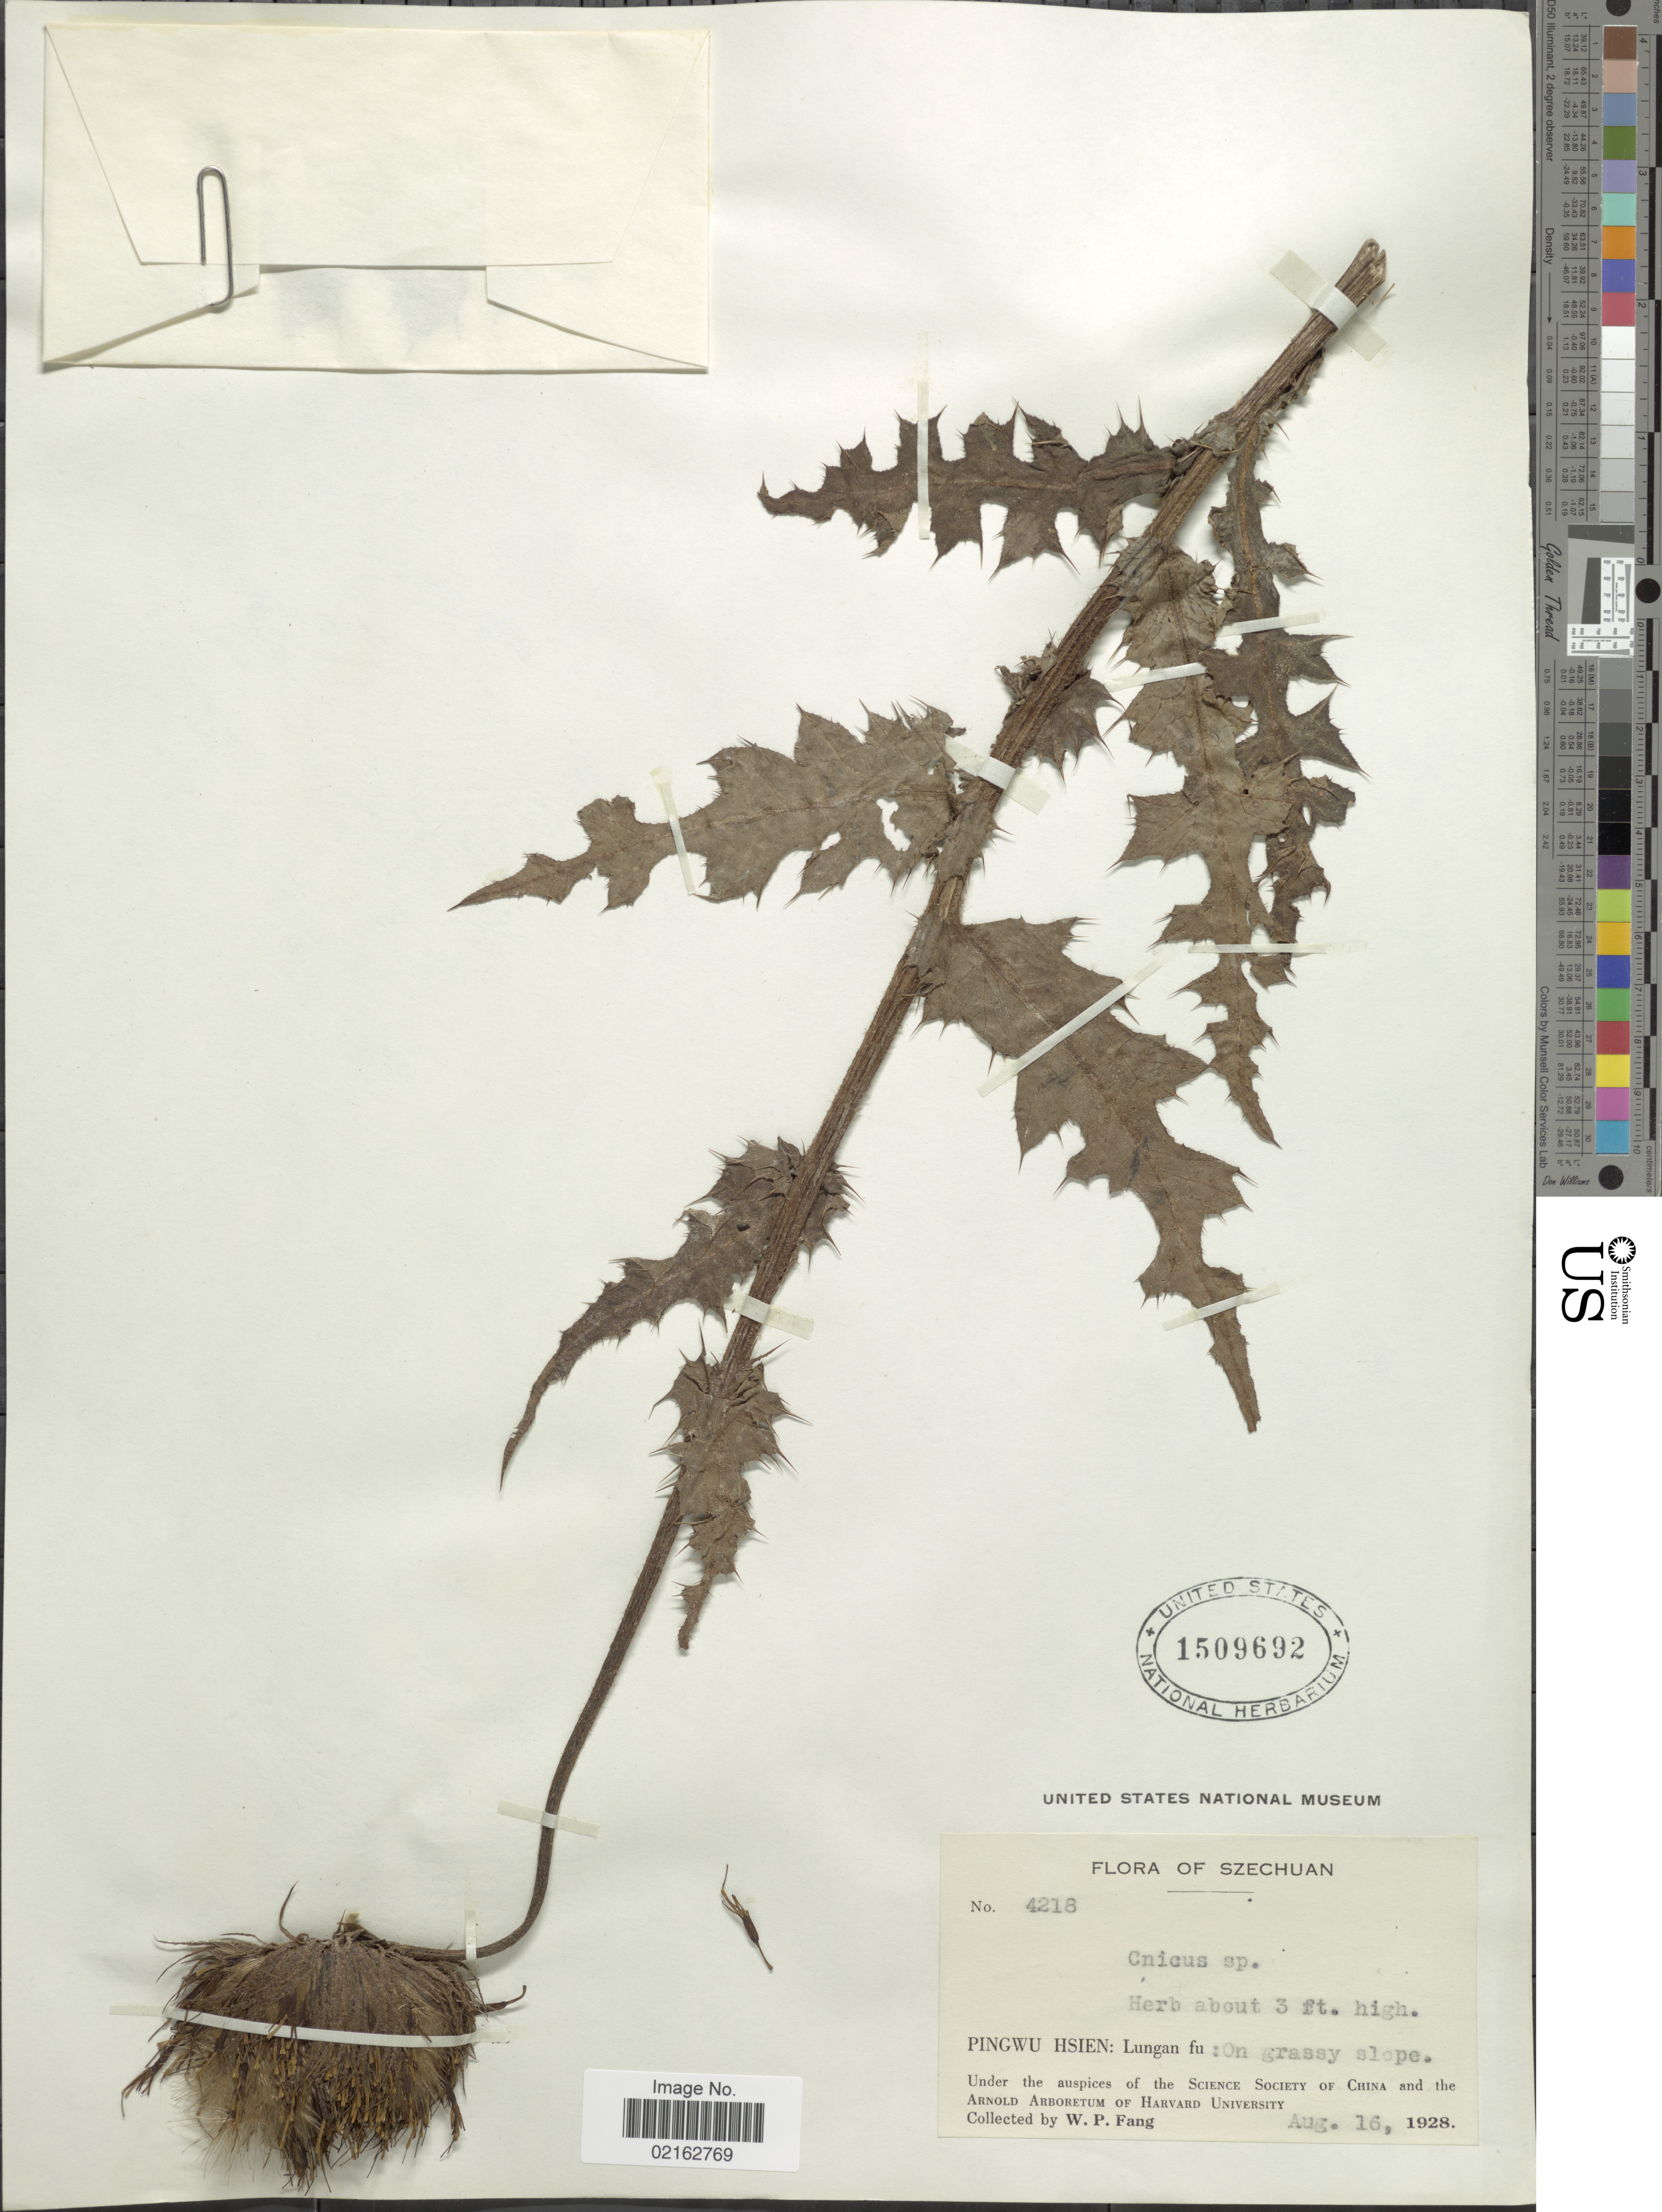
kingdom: Plantae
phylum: Tracheophyta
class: Magnoliopsida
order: Asterales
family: Asteraceae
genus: Cirsium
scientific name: Cirsium sp.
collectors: W. P. Fang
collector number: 4218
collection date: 1928-08-16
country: China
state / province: Sichuan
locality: Szechuan. Pingwu Hsien: Lungan fu:On grassy slope.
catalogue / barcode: US 1509692